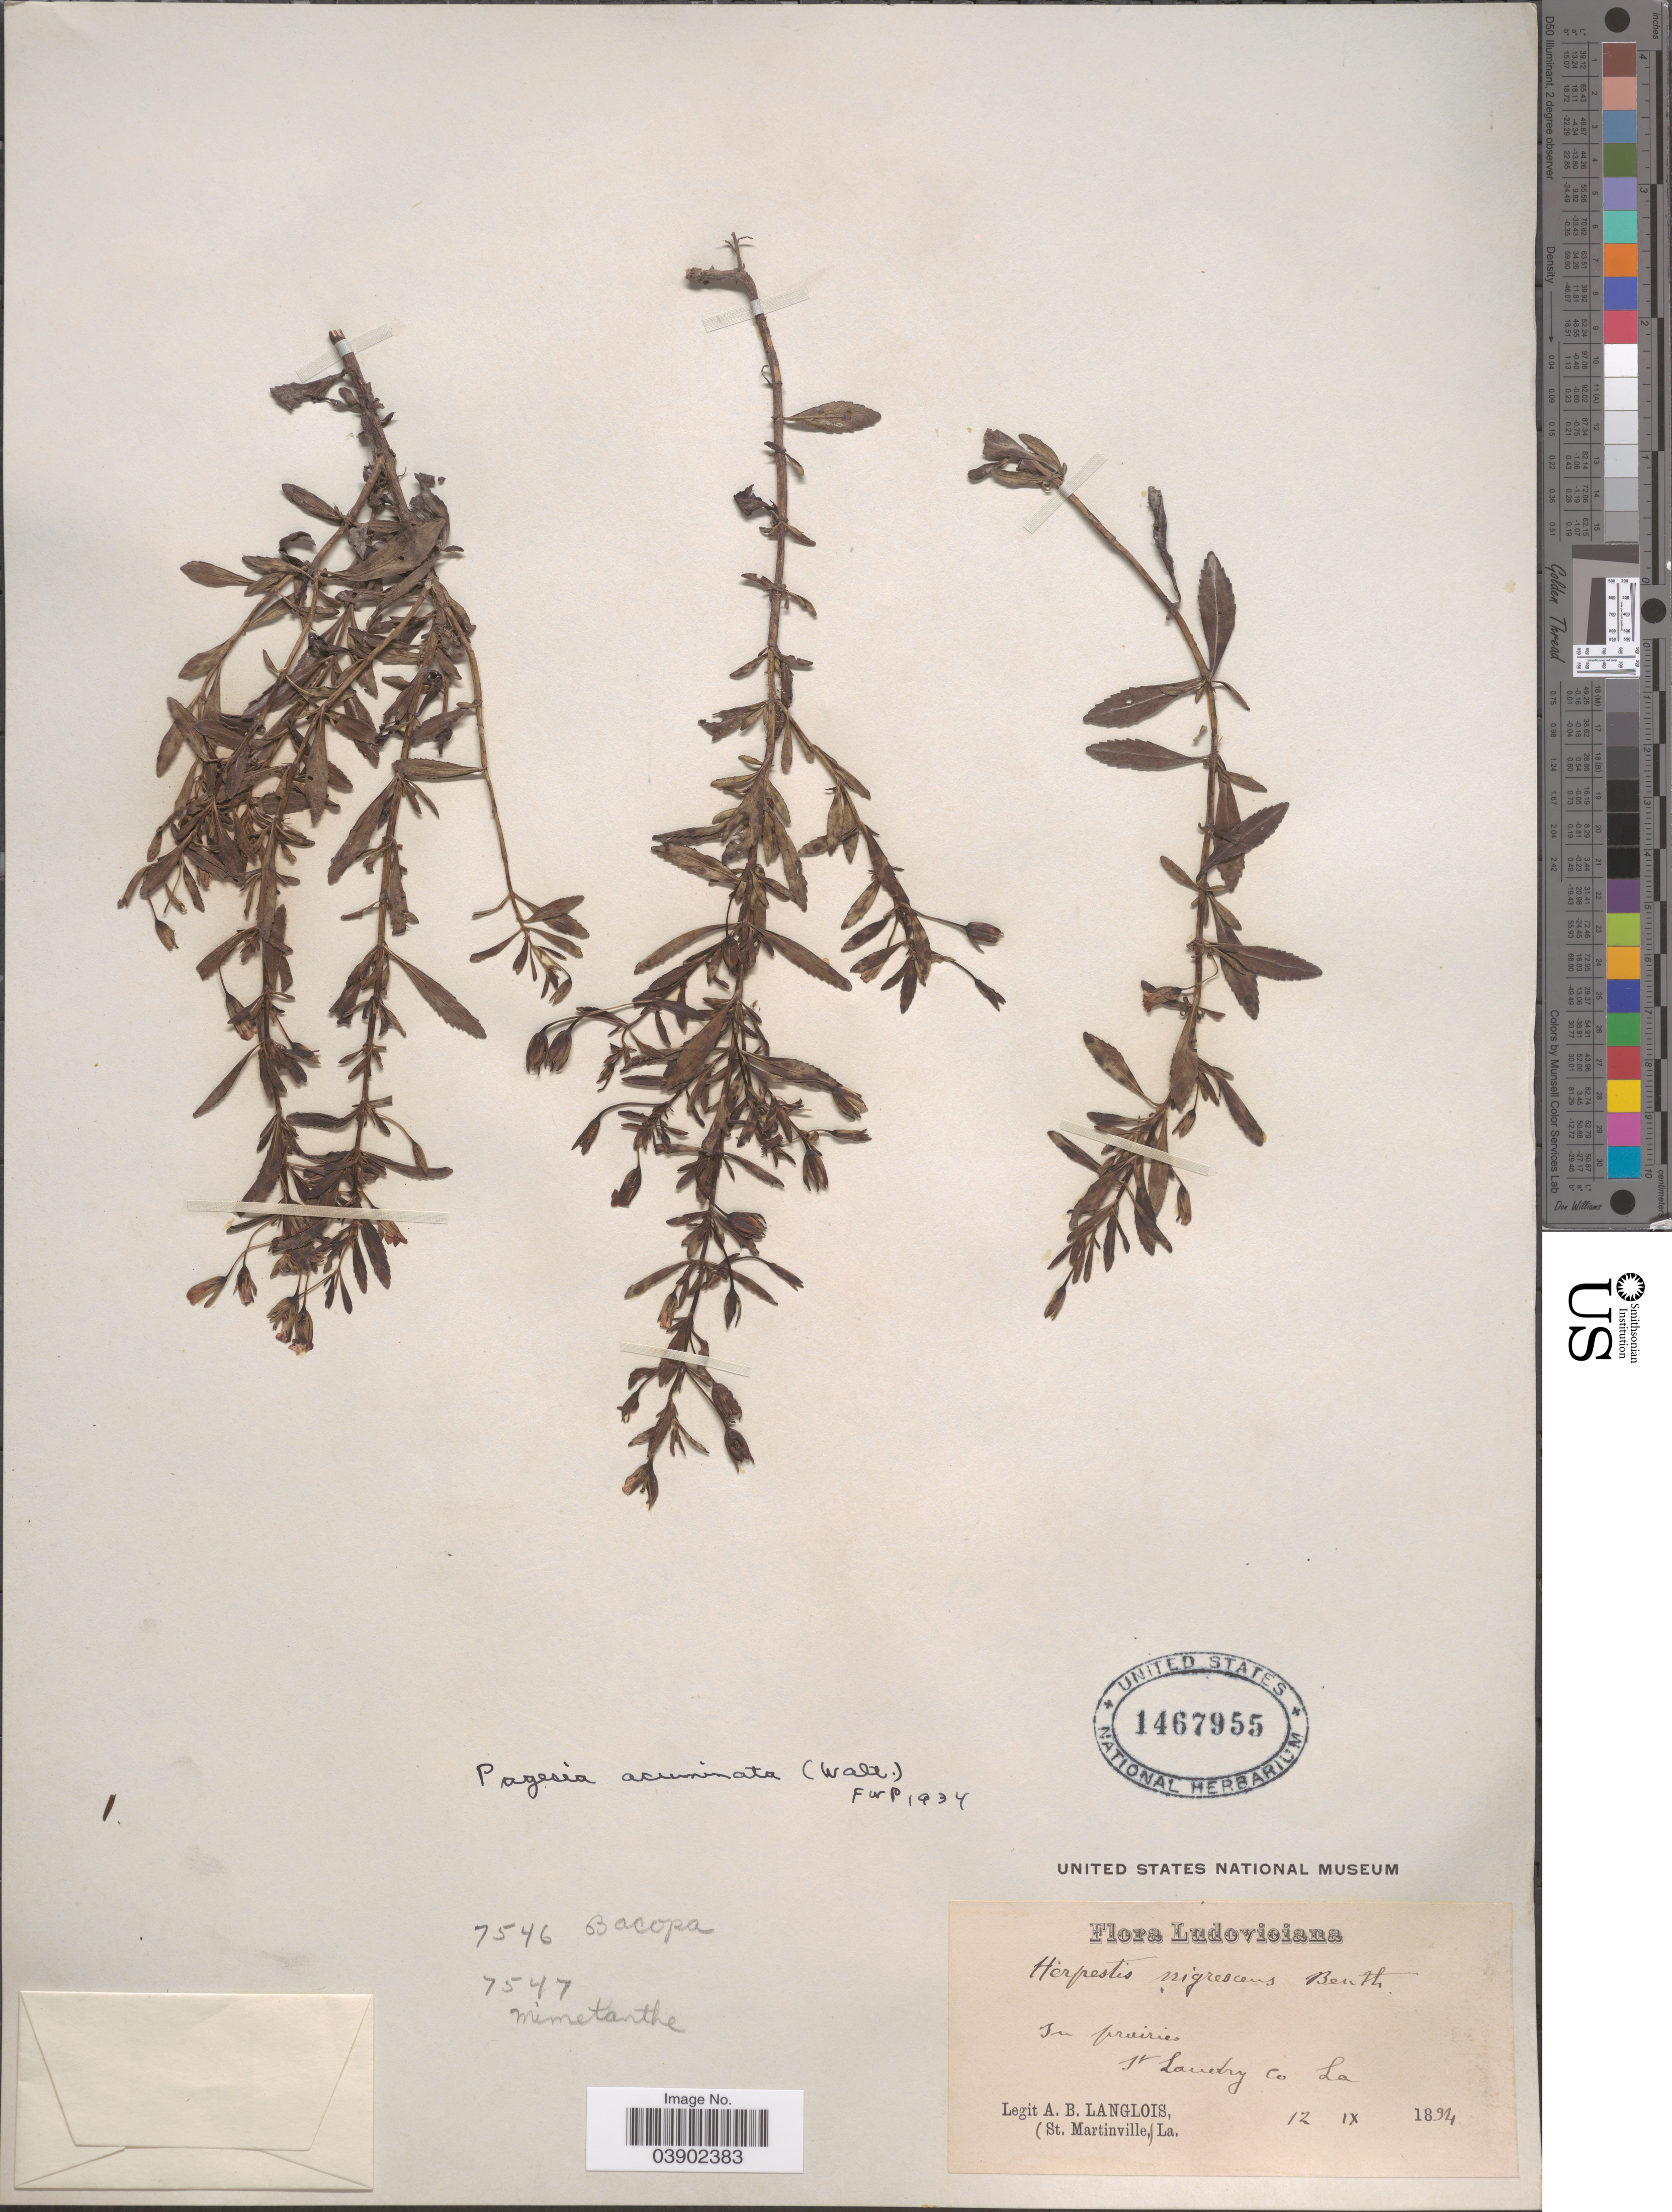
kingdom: Plantae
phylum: Tracheophyta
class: Magnoliopsida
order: Lamiales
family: Plantaginaceae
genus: Mecardonia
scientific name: Mecardonia vandellioides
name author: (Kunth) Pennell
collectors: A. Langlois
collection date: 1894-09-12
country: United States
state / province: Louisiana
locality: St Landry Co.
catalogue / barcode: US 1467955